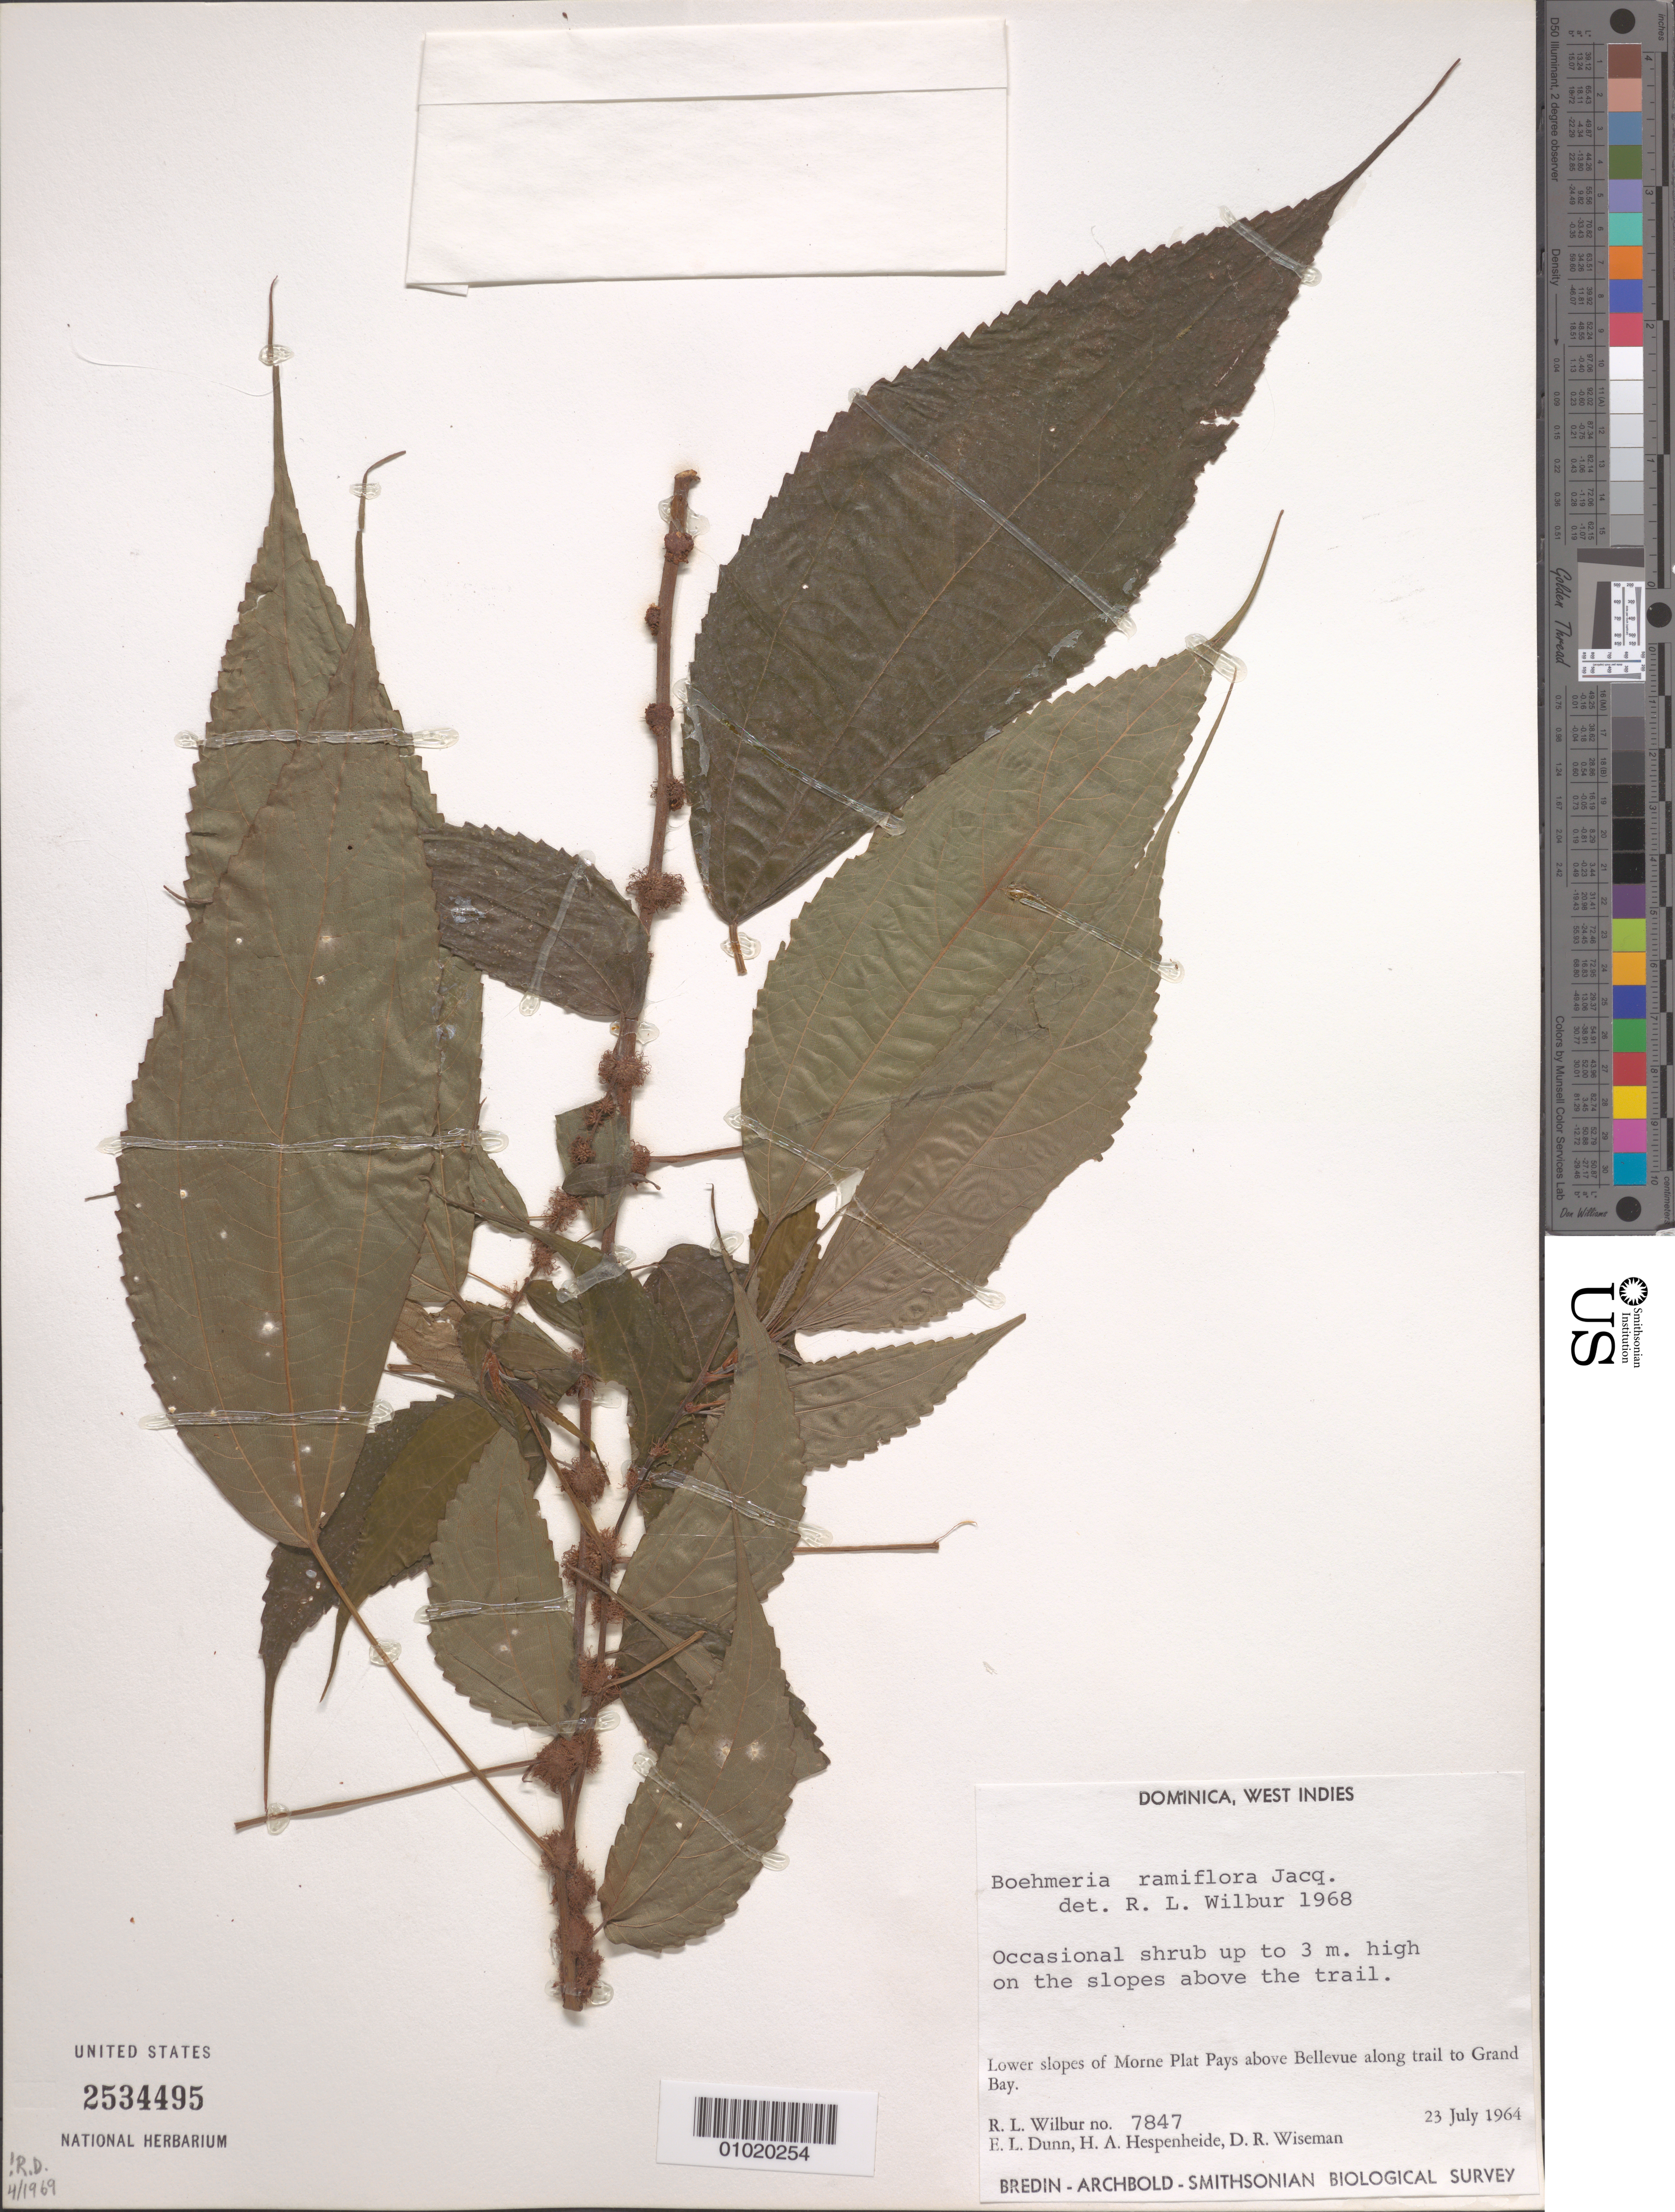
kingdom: Plantae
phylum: Tracheophyta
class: Magnoliopsida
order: Rosales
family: Urticaceae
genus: Boehmeria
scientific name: Boehmeria ramiflora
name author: Jacq.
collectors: R. L. Wilbur, E. Dunn, H. A. Hespenheide & D. R. Wiseman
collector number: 7847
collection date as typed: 23 Jul 1964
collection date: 1964-07-23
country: Dominica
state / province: St. Patrick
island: Dominica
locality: Lower slopes of Morne Plat Pays above Bellevue along trail to Grand Bay.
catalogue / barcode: US 2534495